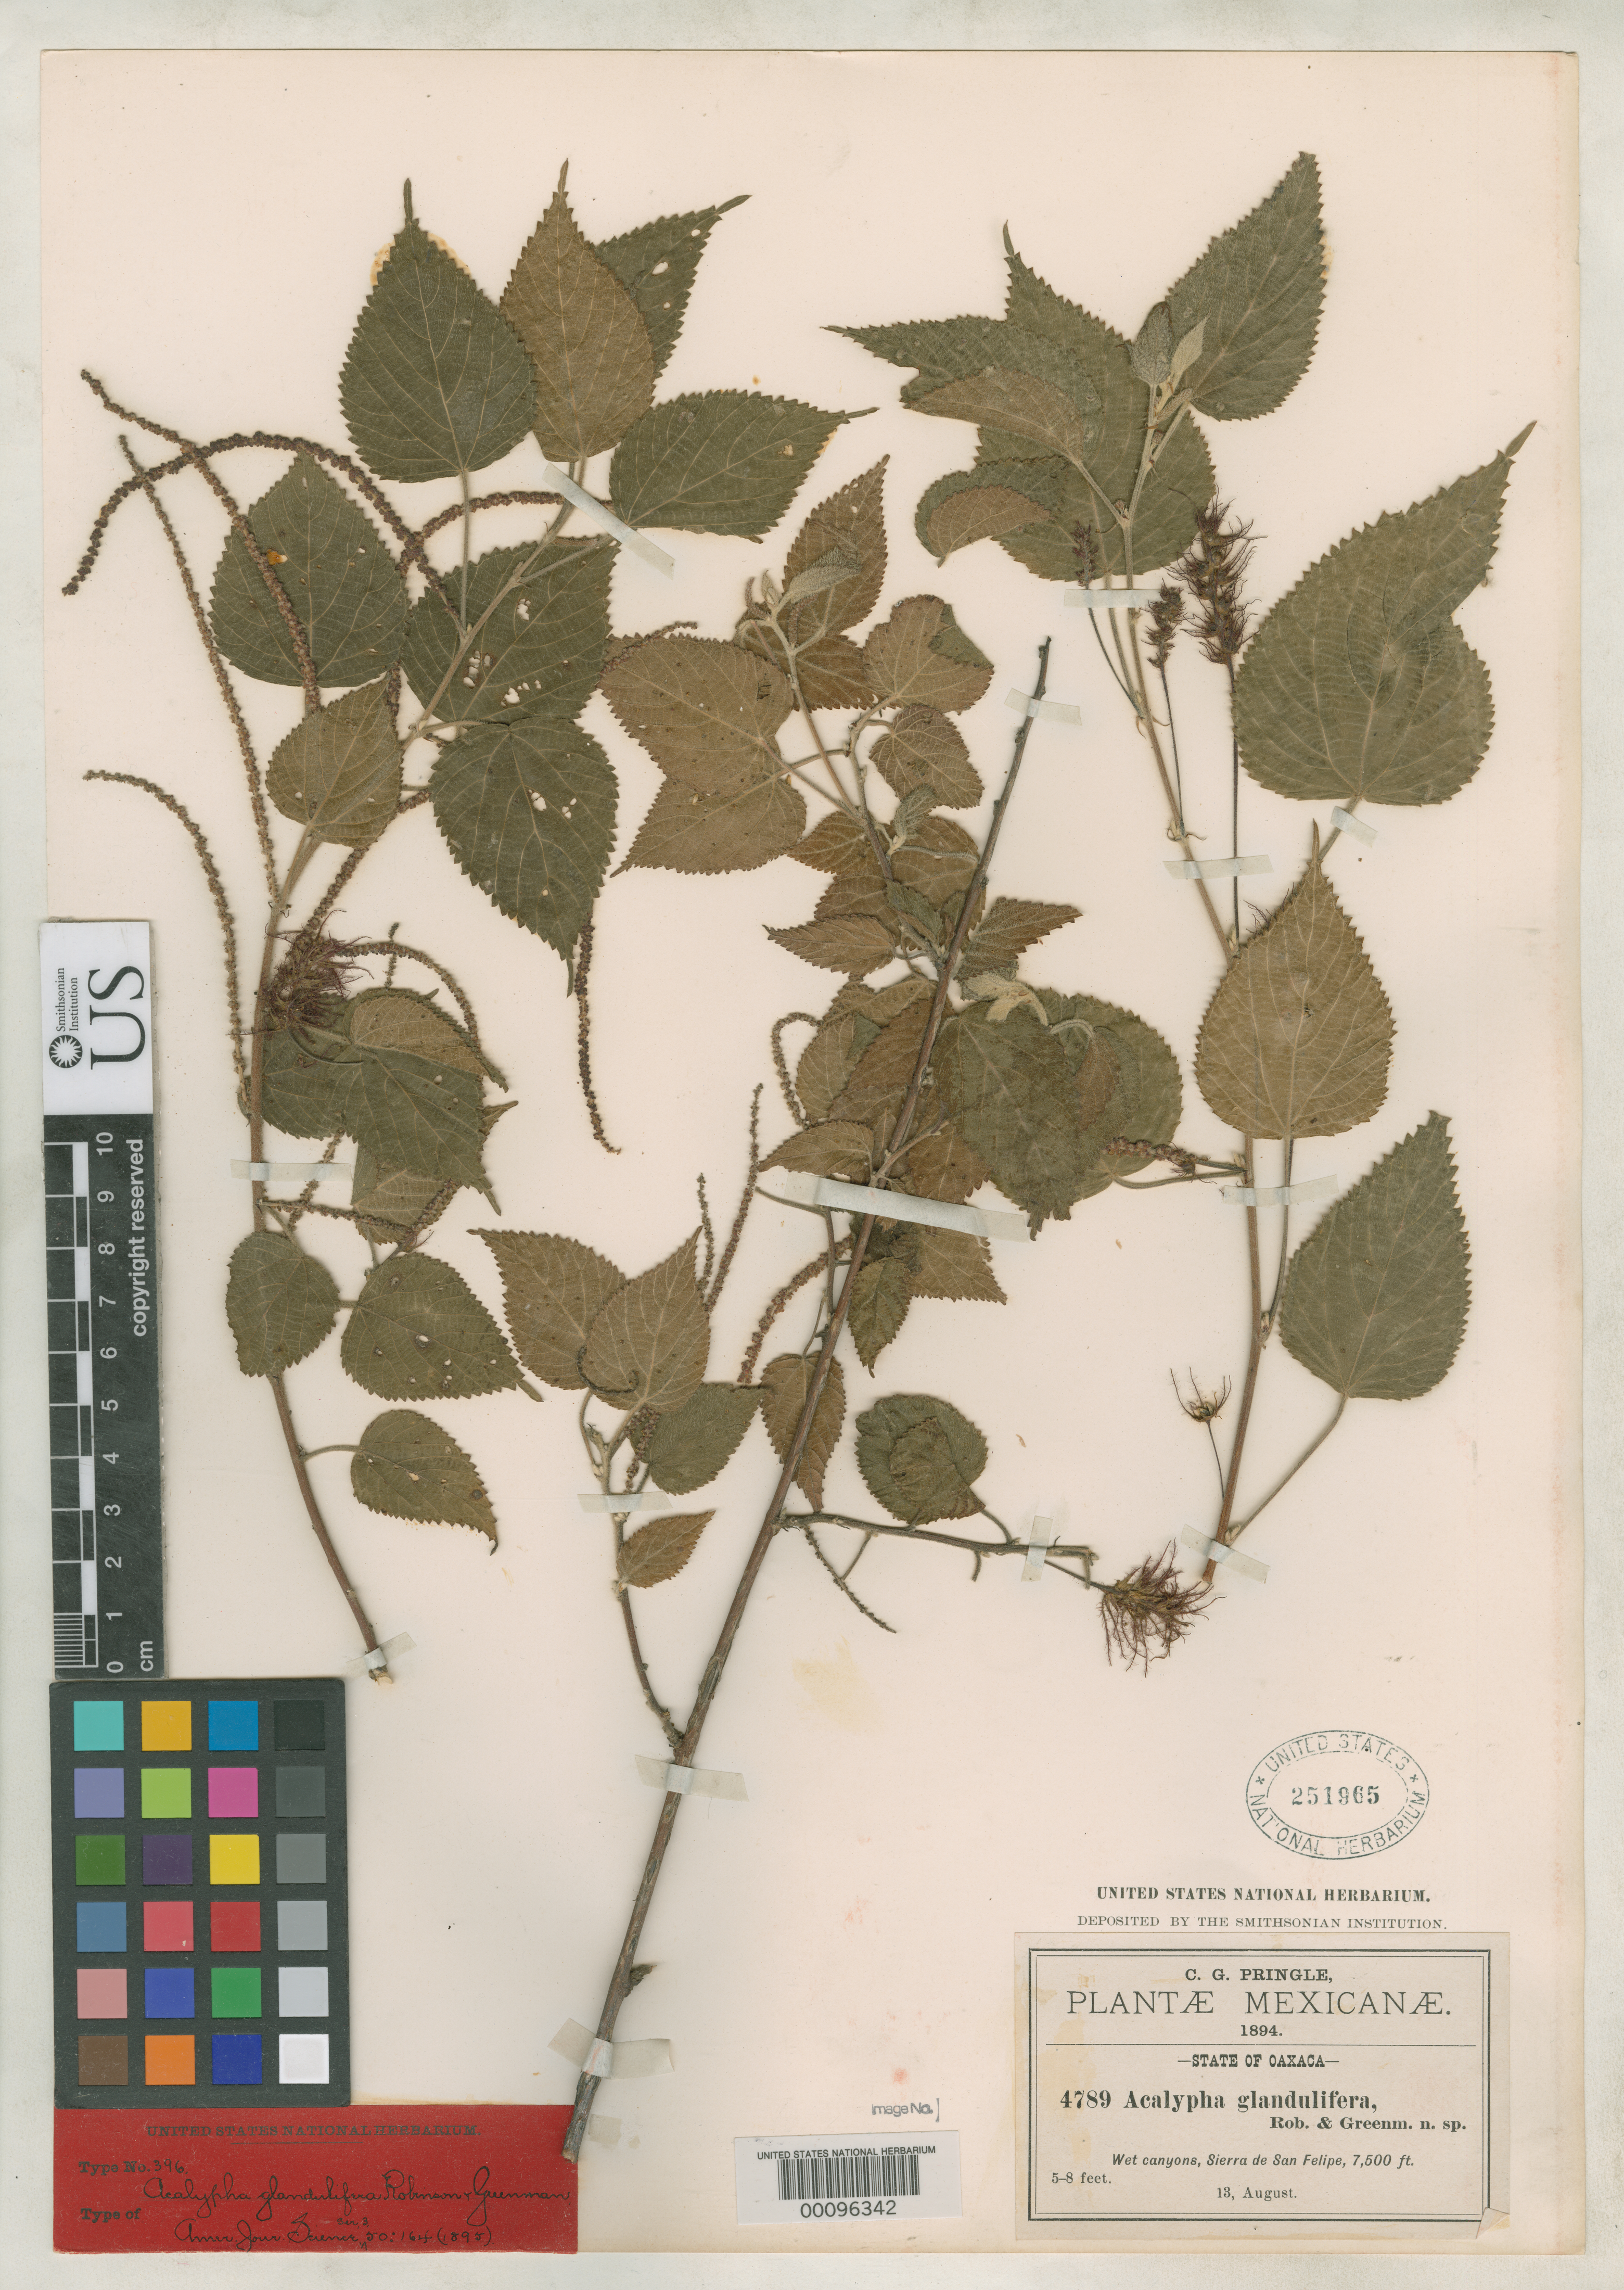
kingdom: Plantae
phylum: Tracheophyta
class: Magnoliopsida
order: Malpighiales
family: Euphorbiaceae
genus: Acalypha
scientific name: Acalypha glandulifera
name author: B.L. Rob. & Greenm.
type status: Isosyntype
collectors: C. G. Pringle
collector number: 4789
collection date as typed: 13 Aug 1894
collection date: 1894-08-13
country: Mexico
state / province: Oaxaca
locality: Sierra de San Felipe.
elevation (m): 2286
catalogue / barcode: US 251965